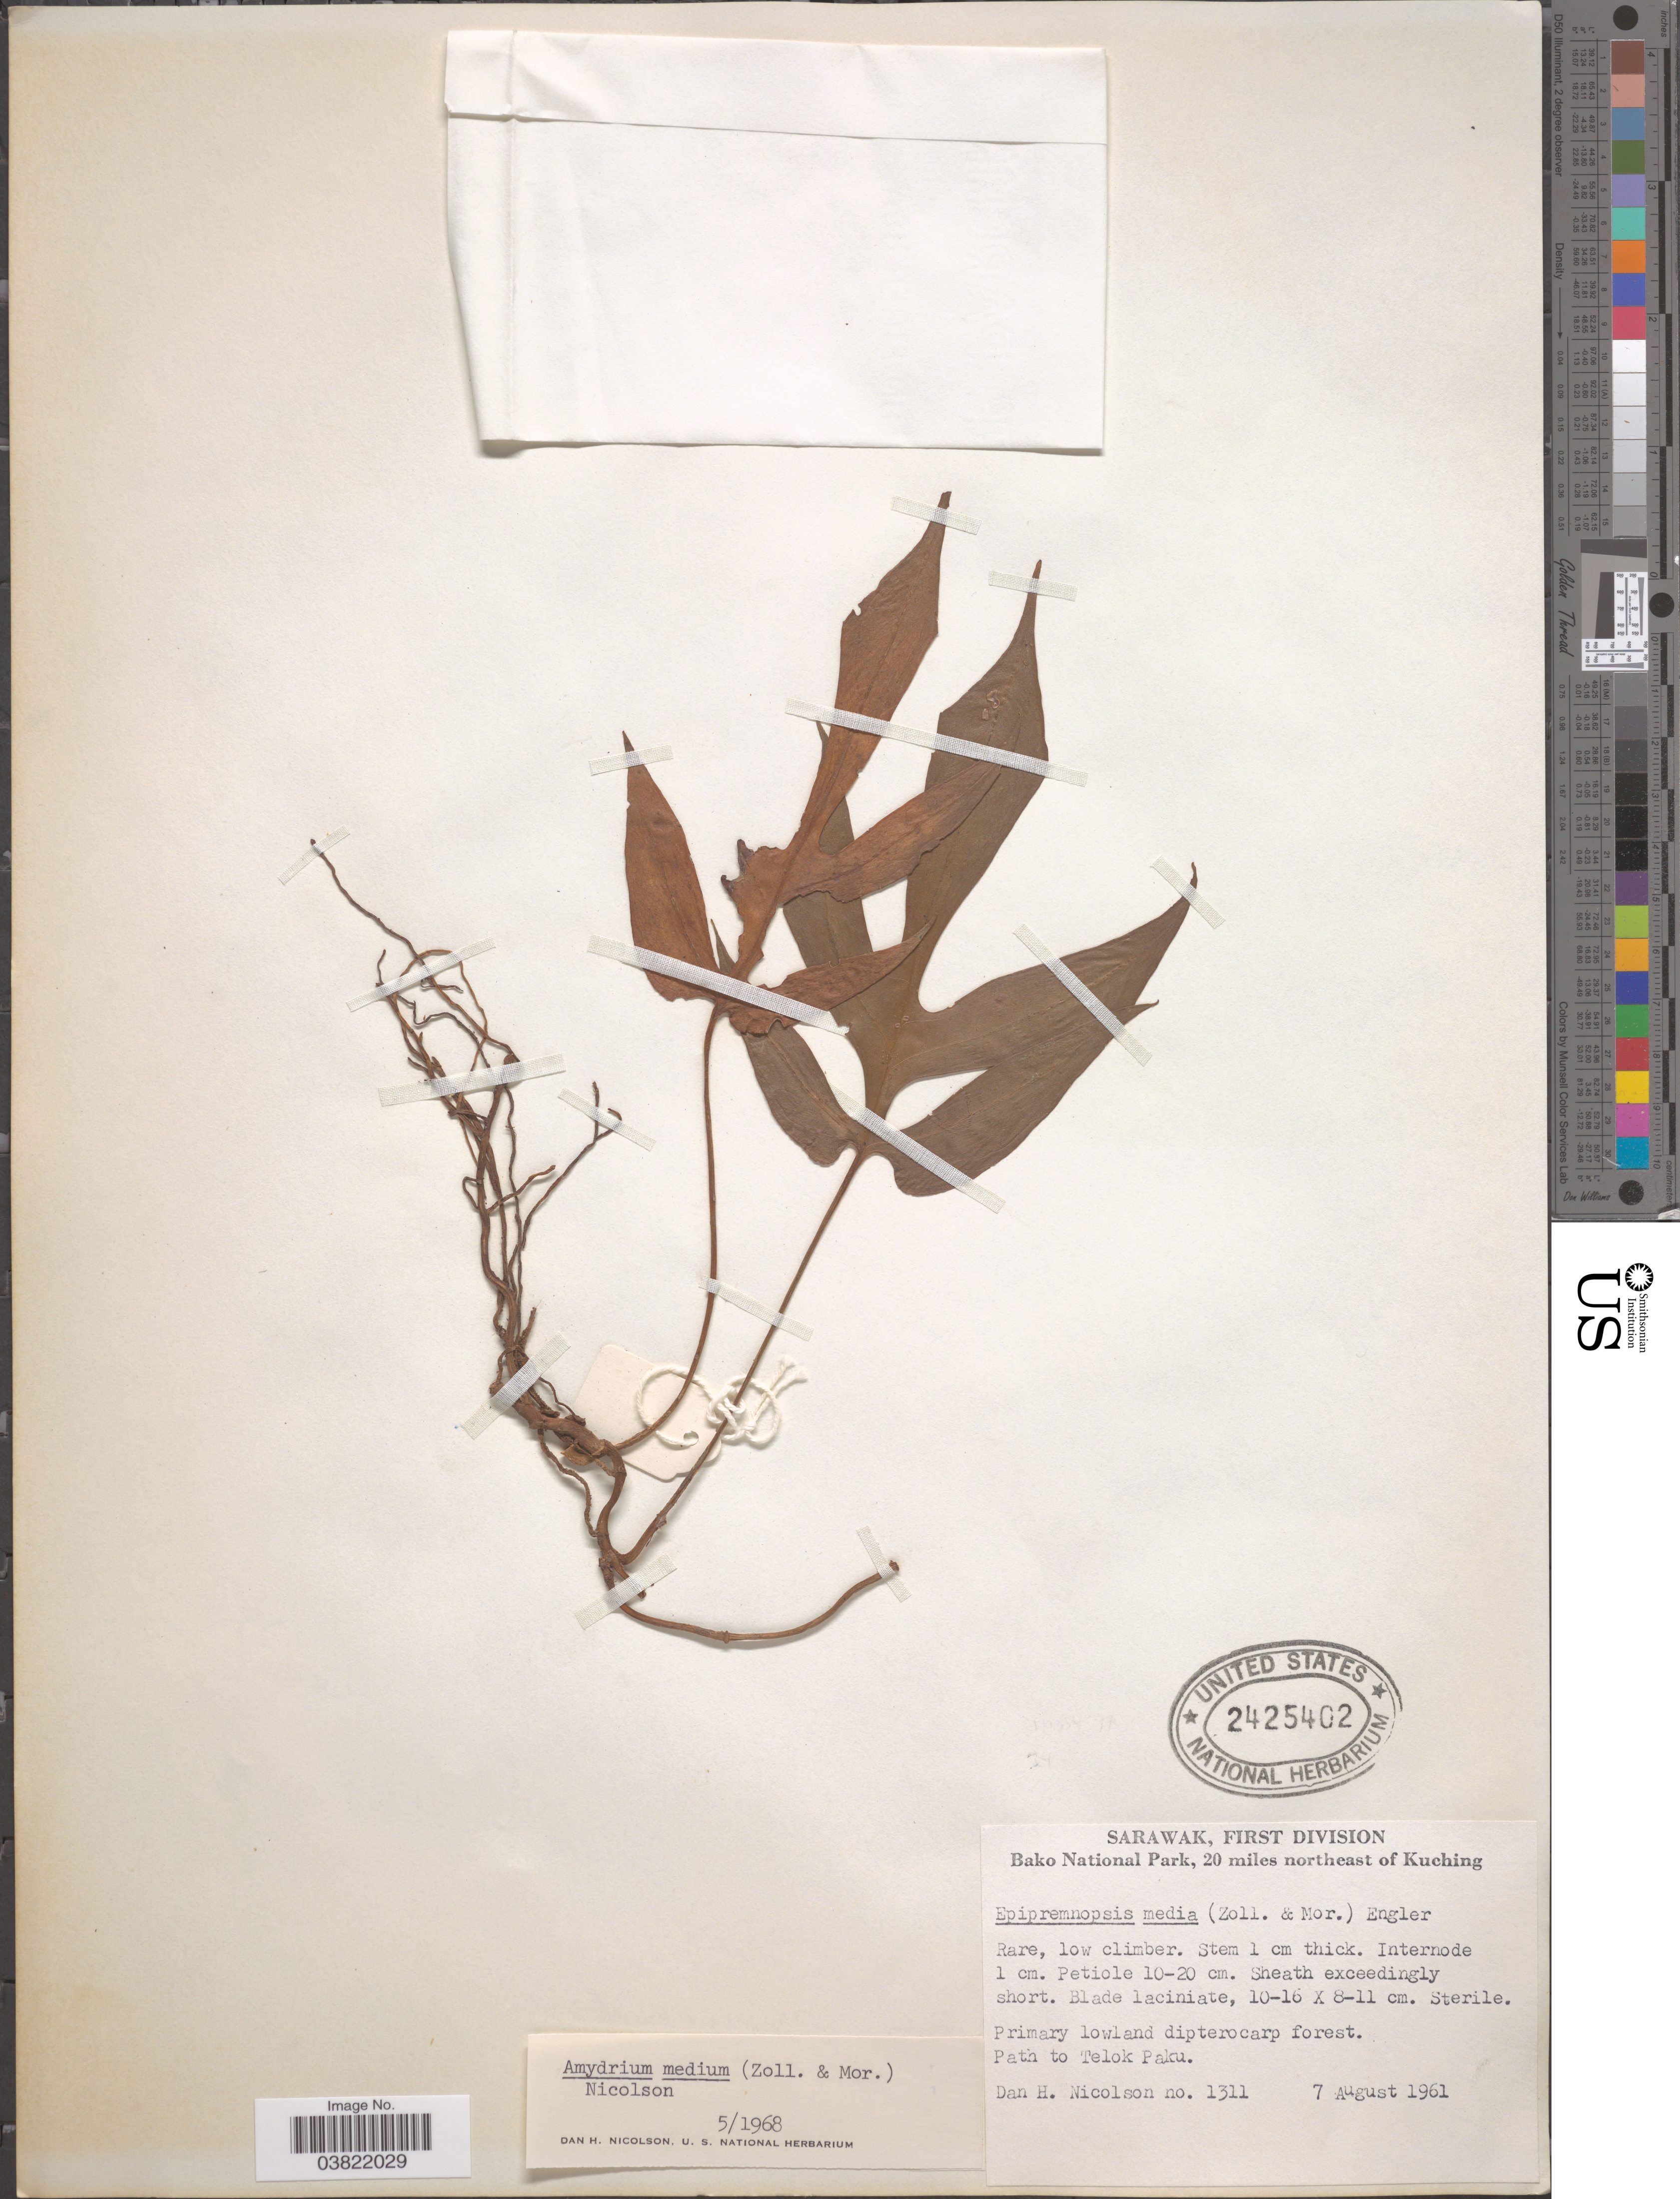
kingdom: Plantae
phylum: Tracheophyta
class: Liliopsida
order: Alismatales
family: Araceae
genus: Amydrium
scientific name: Amydrium medium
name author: (Zoll. & Moritzi) Nicolson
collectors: D. H. Nicolson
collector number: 1311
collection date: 1961-08-07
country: Malaysia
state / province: Sarawak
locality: First Division, Bako National Park, 20 miles northeast of Kuching. Path to Telok Paku.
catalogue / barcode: US 2425402